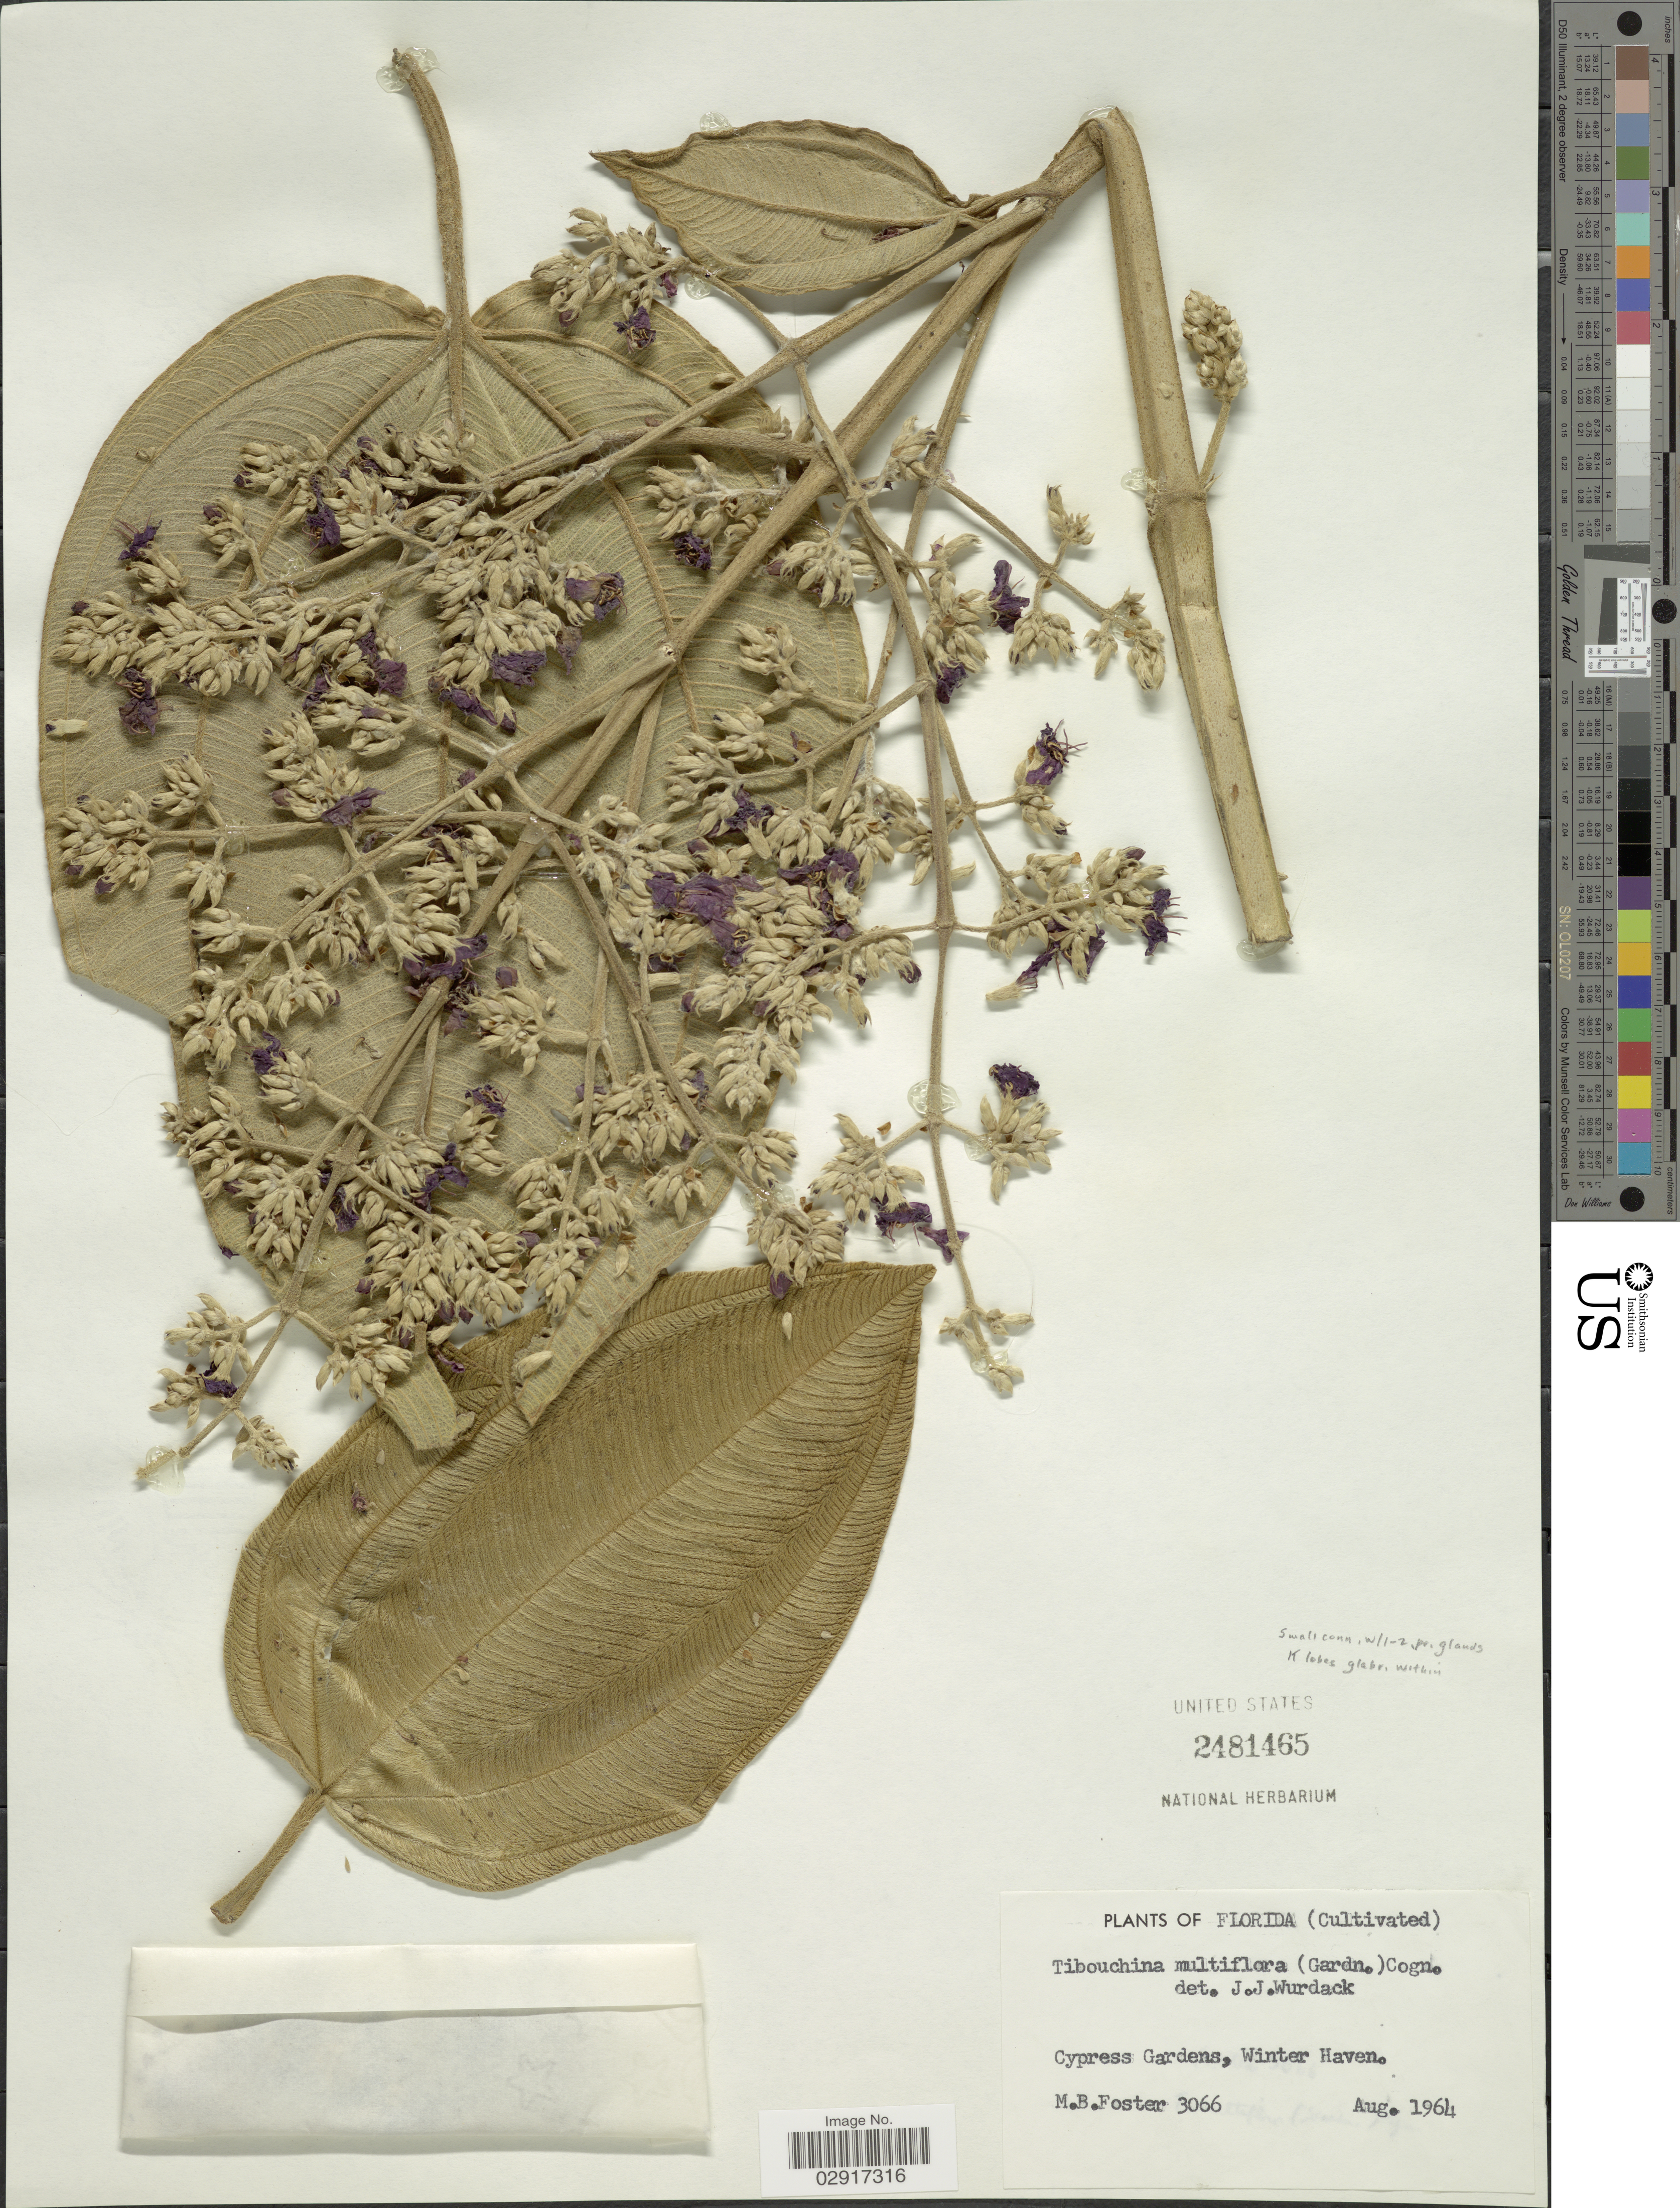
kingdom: Plantae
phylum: Tracheophyta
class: Magnoliopsida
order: Myrtales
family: Melastomataceae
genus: Pleroma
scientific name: Pleroma heteromallum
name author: (D. Don) D. Don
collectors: M. B. Foster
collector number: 3066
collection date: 1964-08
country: United States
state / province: Florida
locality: Cypress Gardens, Winter Haven.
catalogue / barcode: US 2481465